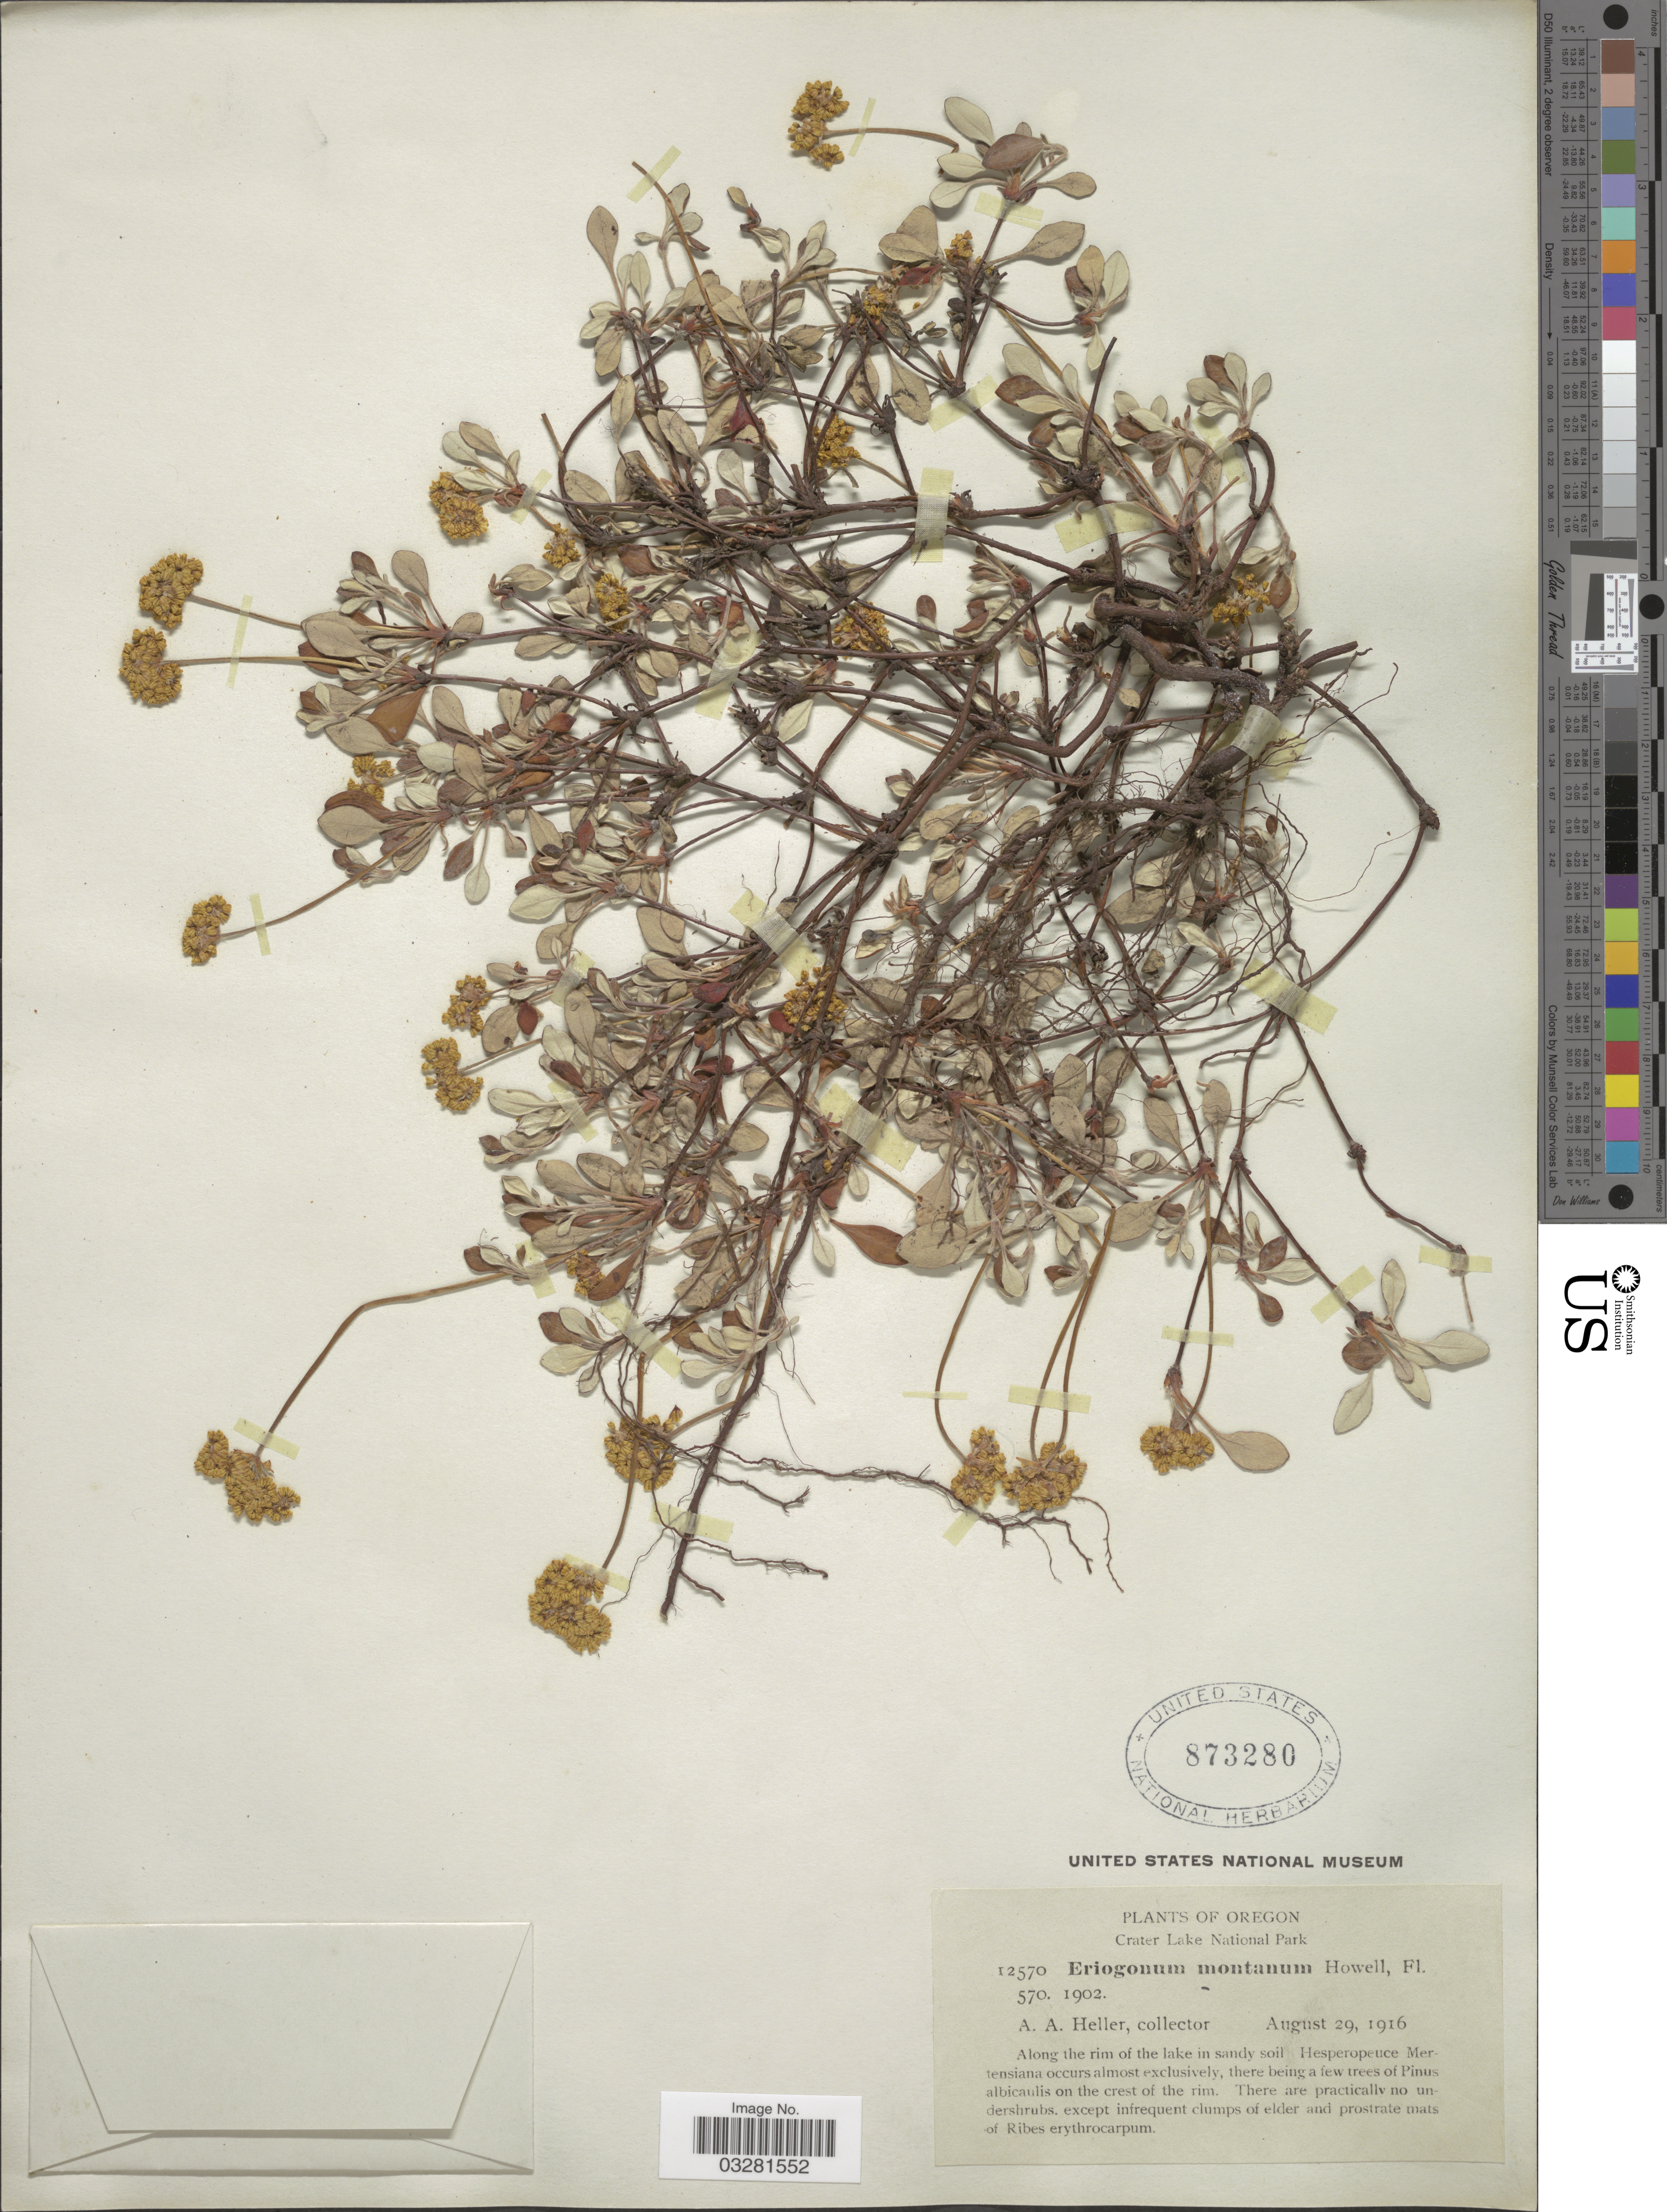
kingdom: Plantae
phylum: Tracheophyta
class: Magnoliopsida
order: Caryophyllales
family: Polygonaceae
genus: Eriogonum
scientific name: Eriogonum umbellatum var. haussknechtii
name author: (Dammer) M.E. Jones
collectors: A. A. Heller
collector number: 12570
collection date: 1916-08-29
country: United States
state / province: Oregon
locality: Crater Lake National Park.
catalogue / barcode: US 873280